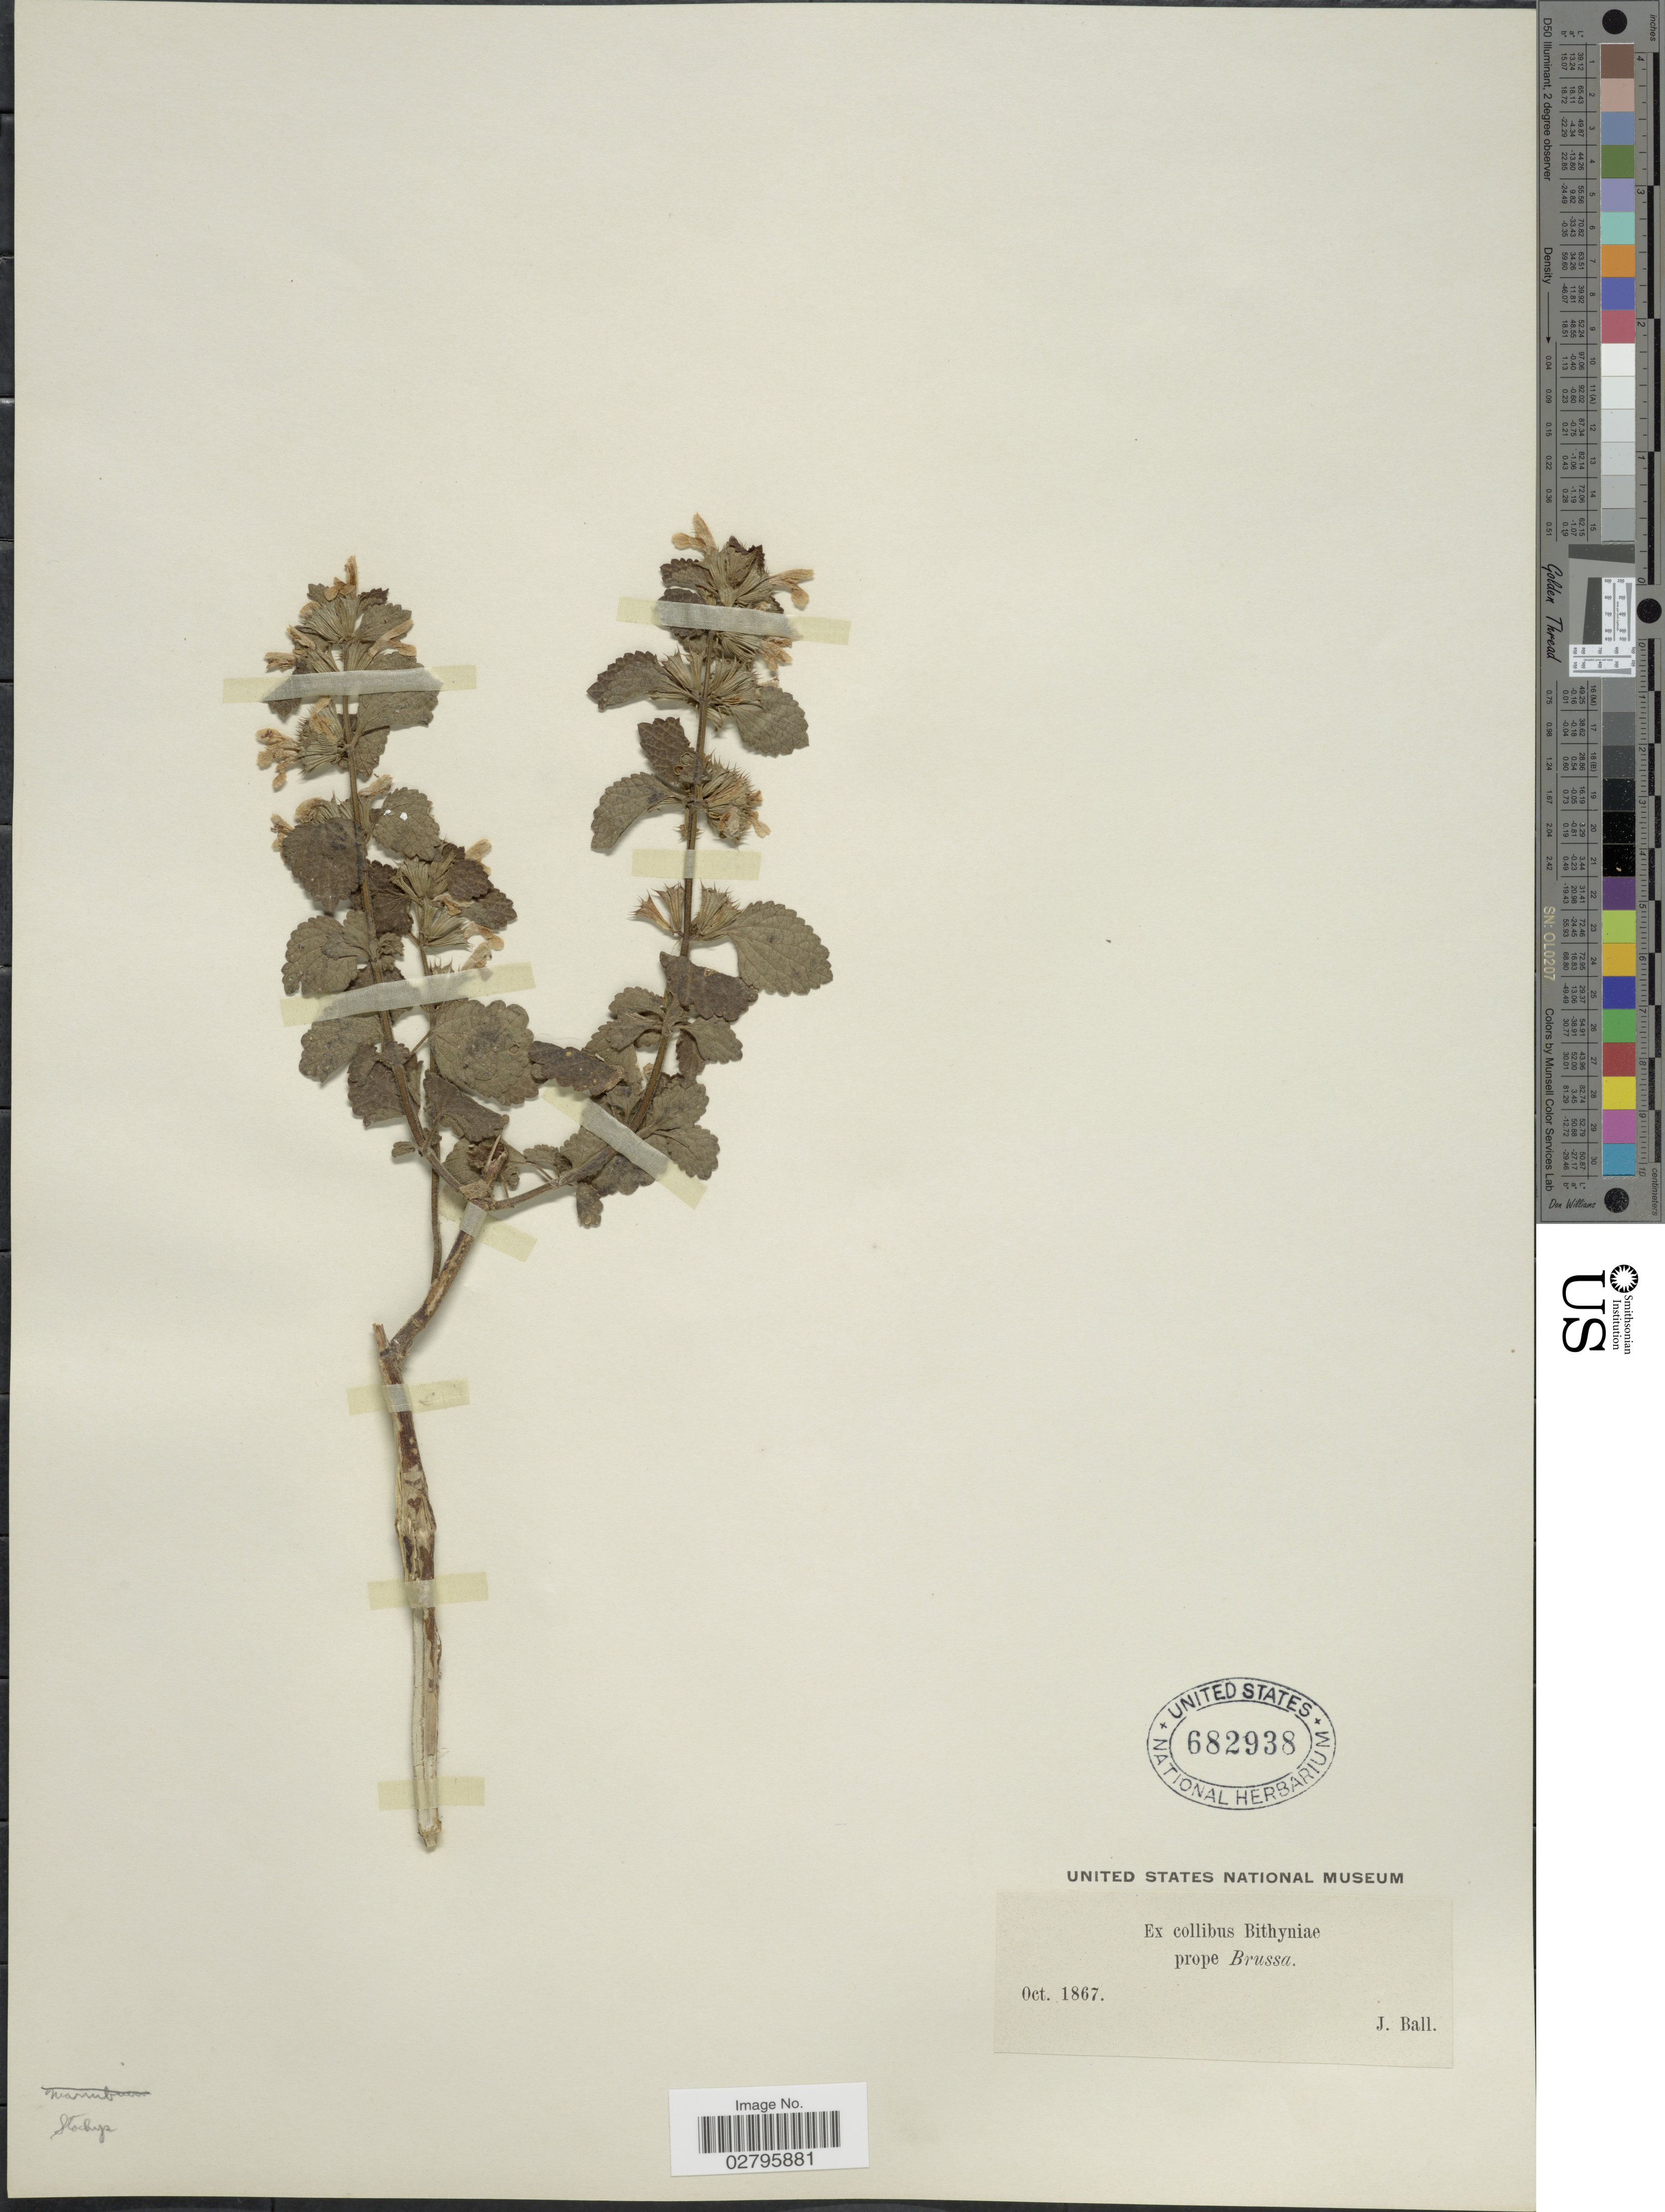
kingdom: Plantae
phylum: Tracheophyta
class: Magnoliopsida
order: Lamiales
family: Lamiaceae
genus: Ballota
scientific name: Ballota sp.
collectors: J. Ball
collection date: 1867-10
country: Turkey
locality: Collibus Bithynia prope Brussa.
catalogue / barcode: US 682938